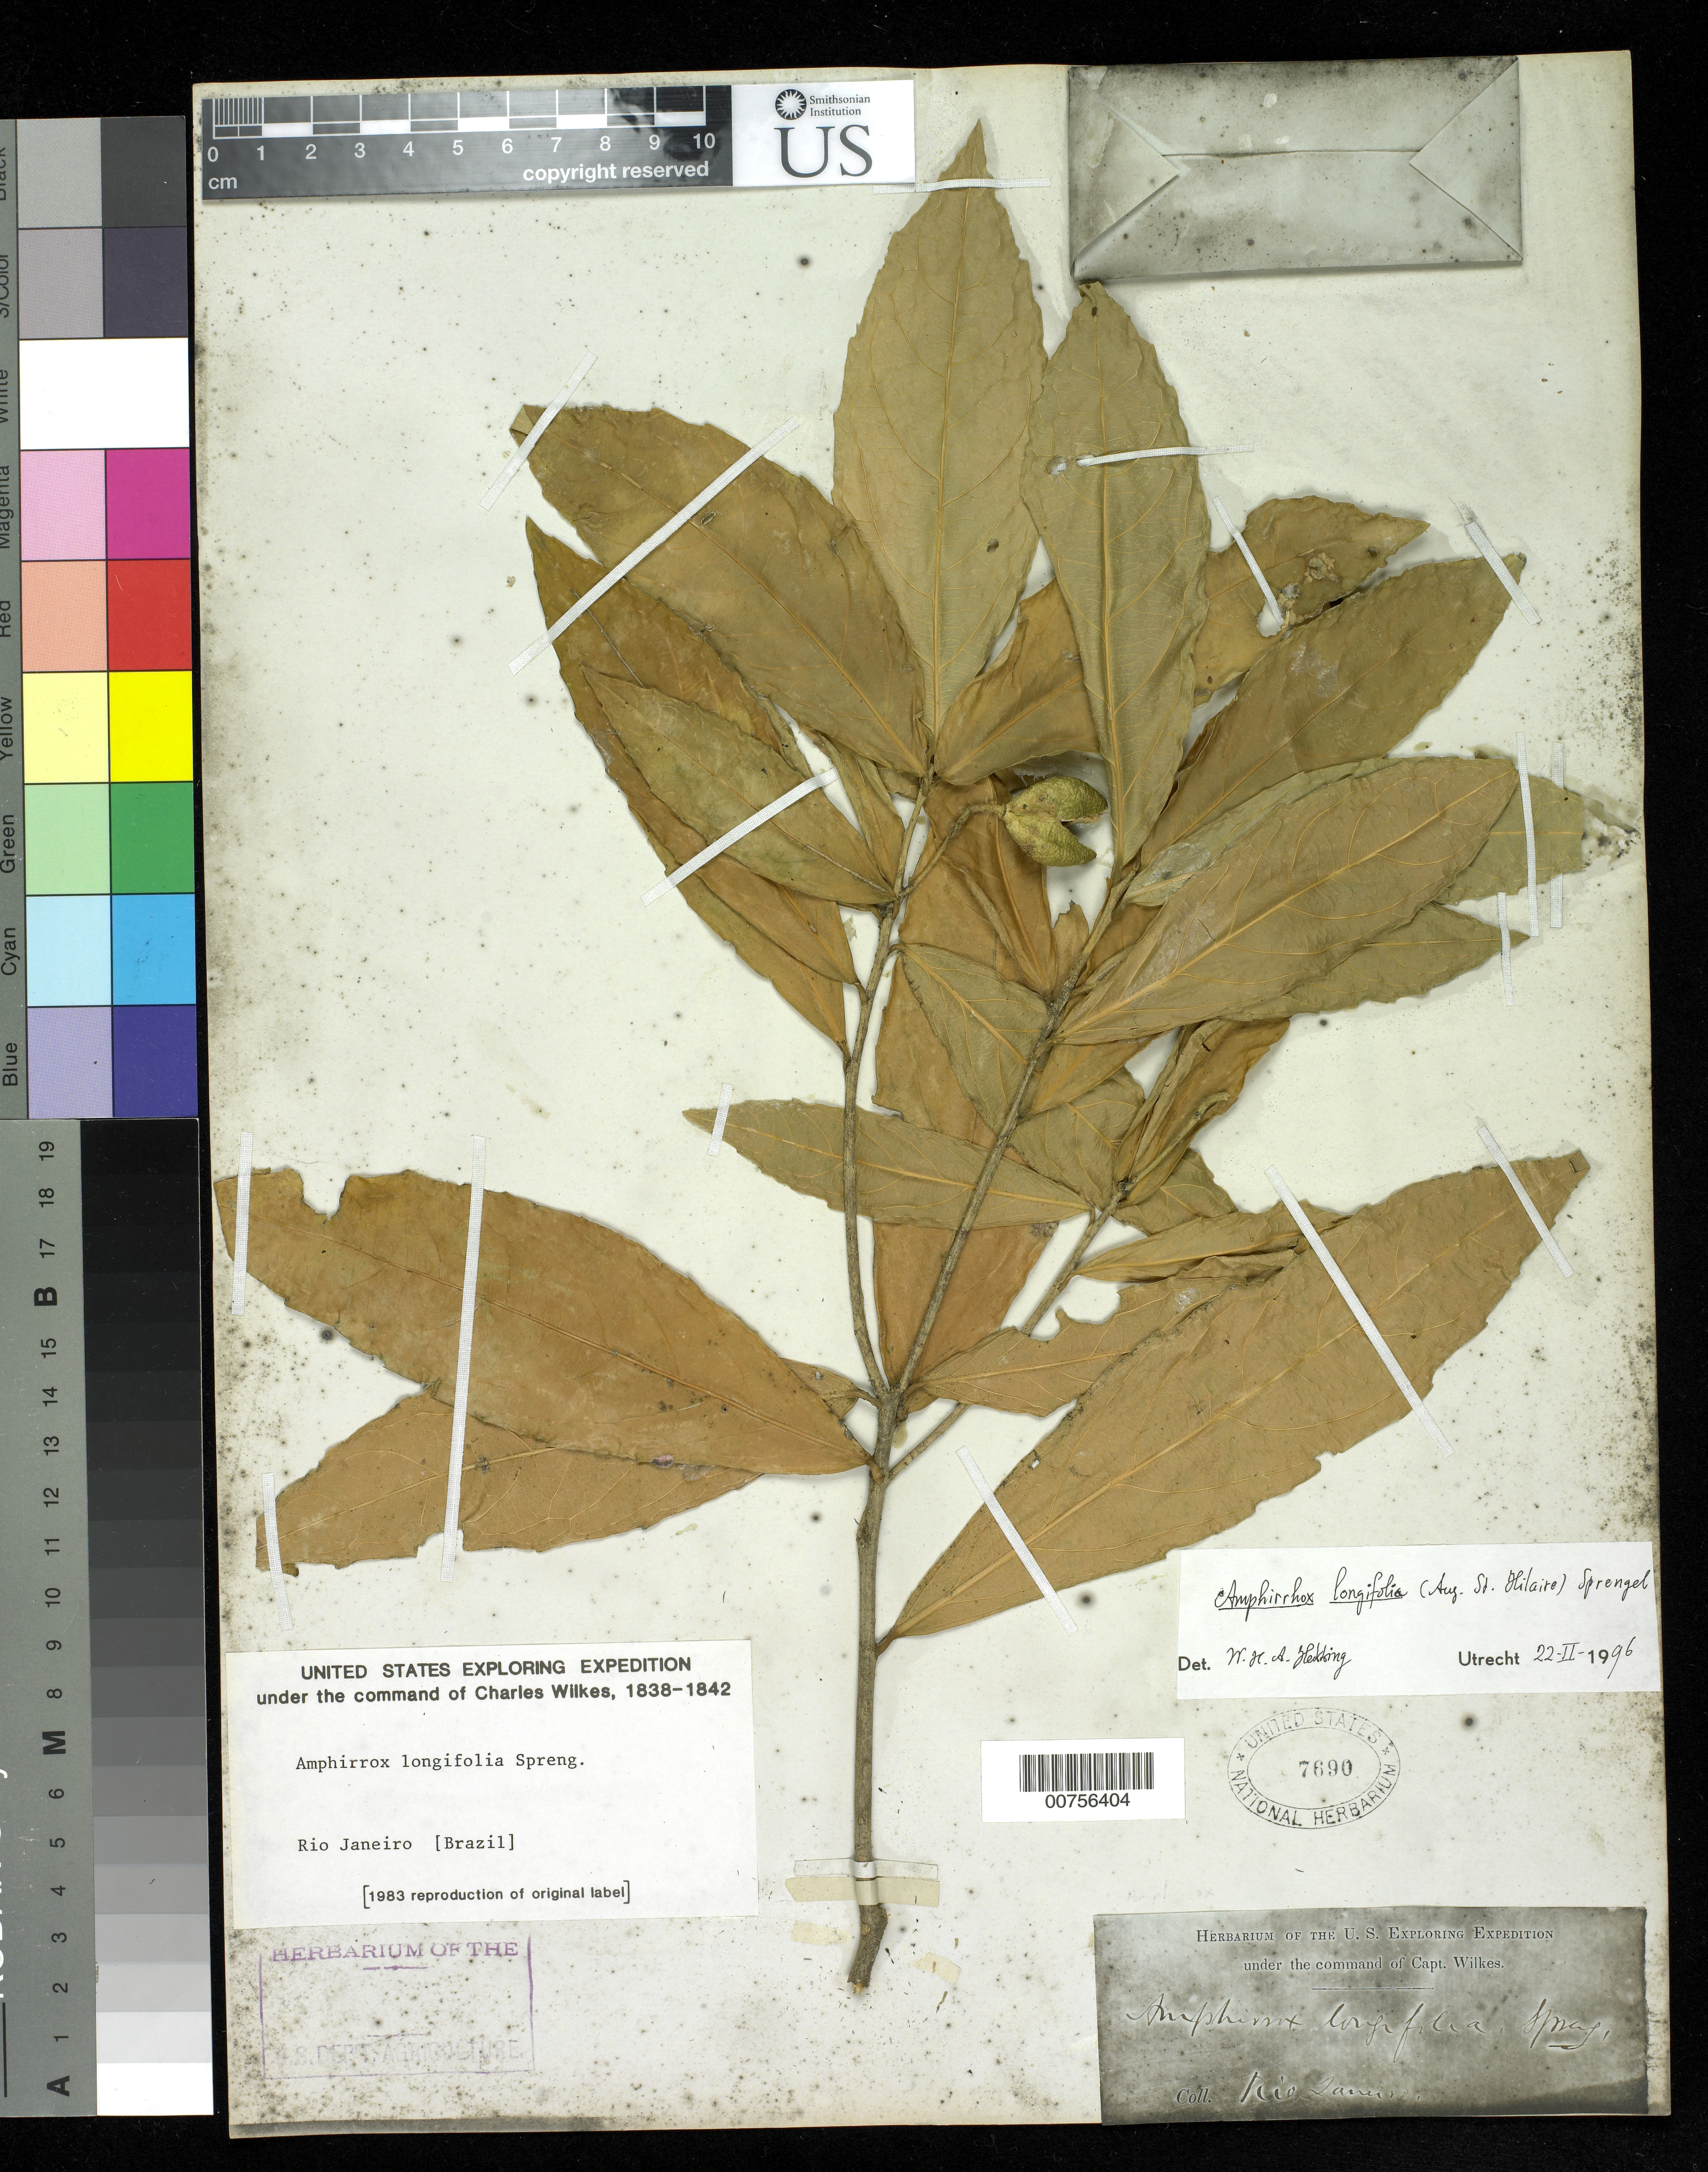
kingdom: Plantae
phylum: Tracheophyta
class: Magnoliopsida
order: Malpighiales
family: Violaceae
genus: Amphirrhox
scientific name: Amphirrhox longifolia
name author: (A. St.-Hil.) Spreng.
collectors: Wilkes Explor. Exped.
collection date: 1838/1842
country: Brazil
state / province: Rio de Janeiro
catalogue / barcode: US 7690